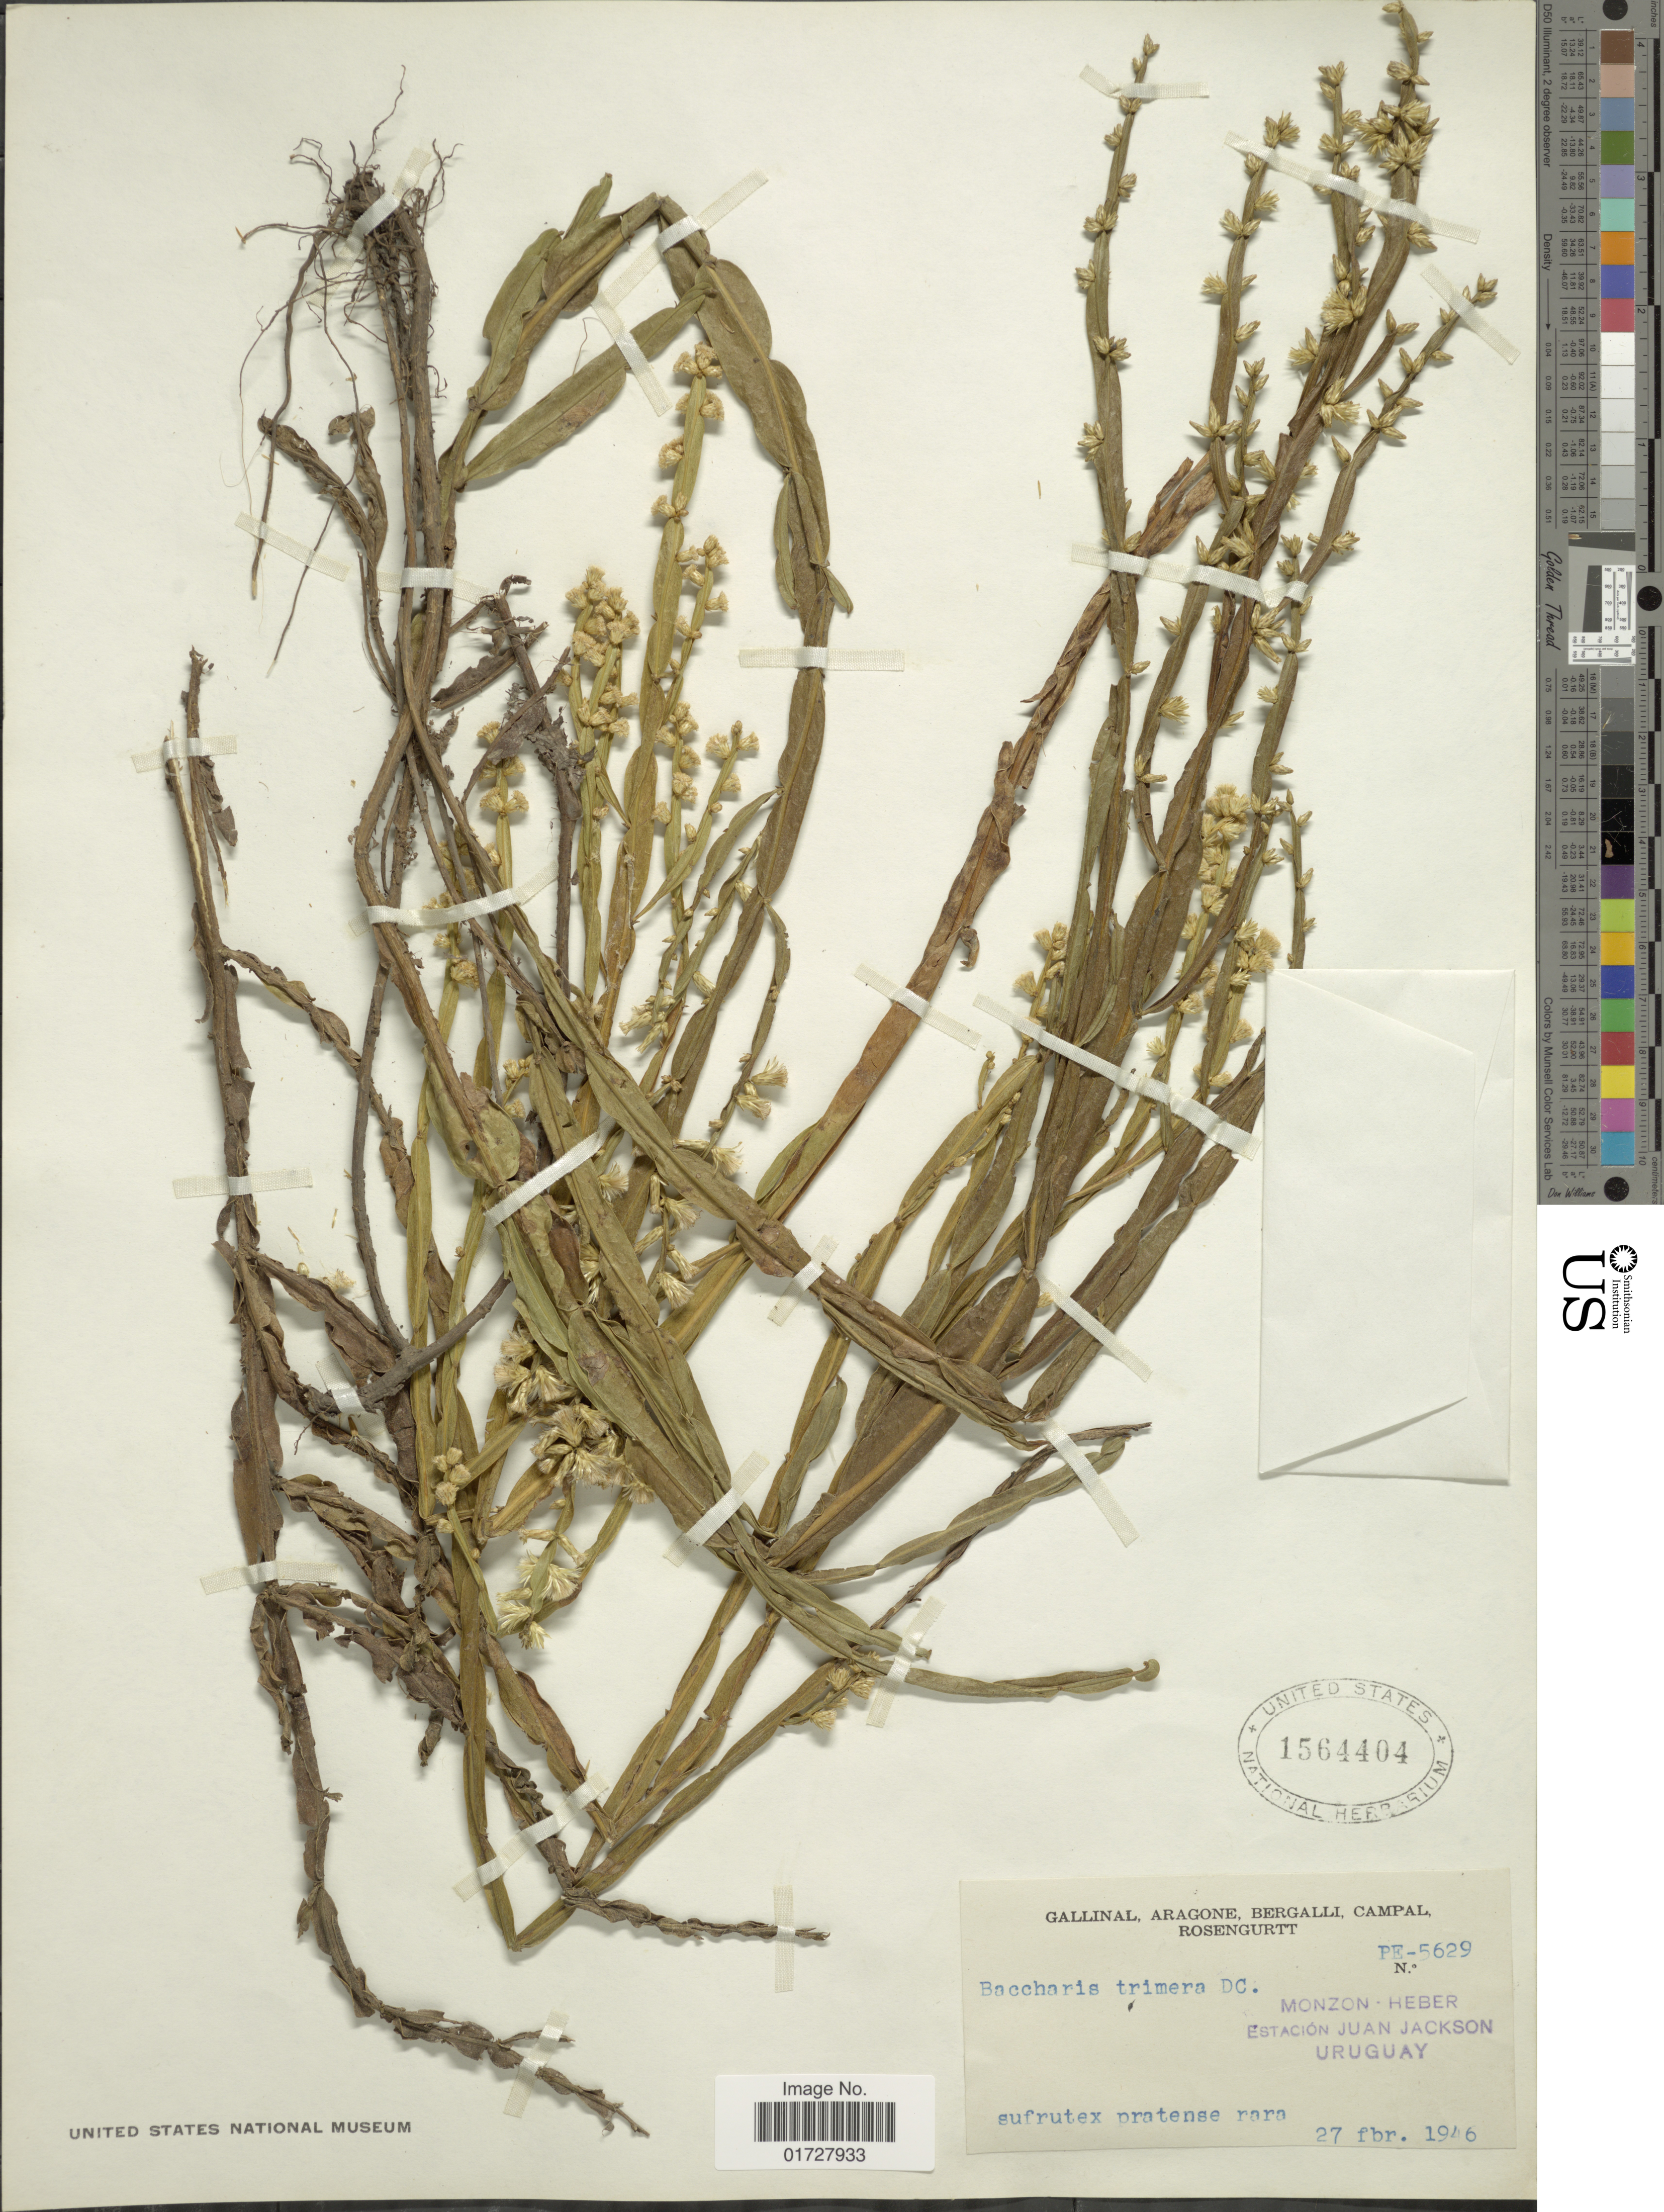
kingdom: Plantae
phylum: Tracheophyta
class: Magnoliopsida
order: Asterales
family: Asteraceae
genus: Baccharis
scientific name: Baccharis trimera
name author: (Less.) DC.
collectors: -. Gallinal, -- Aragone, -- Bergalli, -- Campal & Rosengurtt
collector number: PE-5629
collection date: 1946-02-27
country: Uruguay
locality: Monzon-Heber, Estacion Juan Jackson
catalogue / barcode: US 1564404